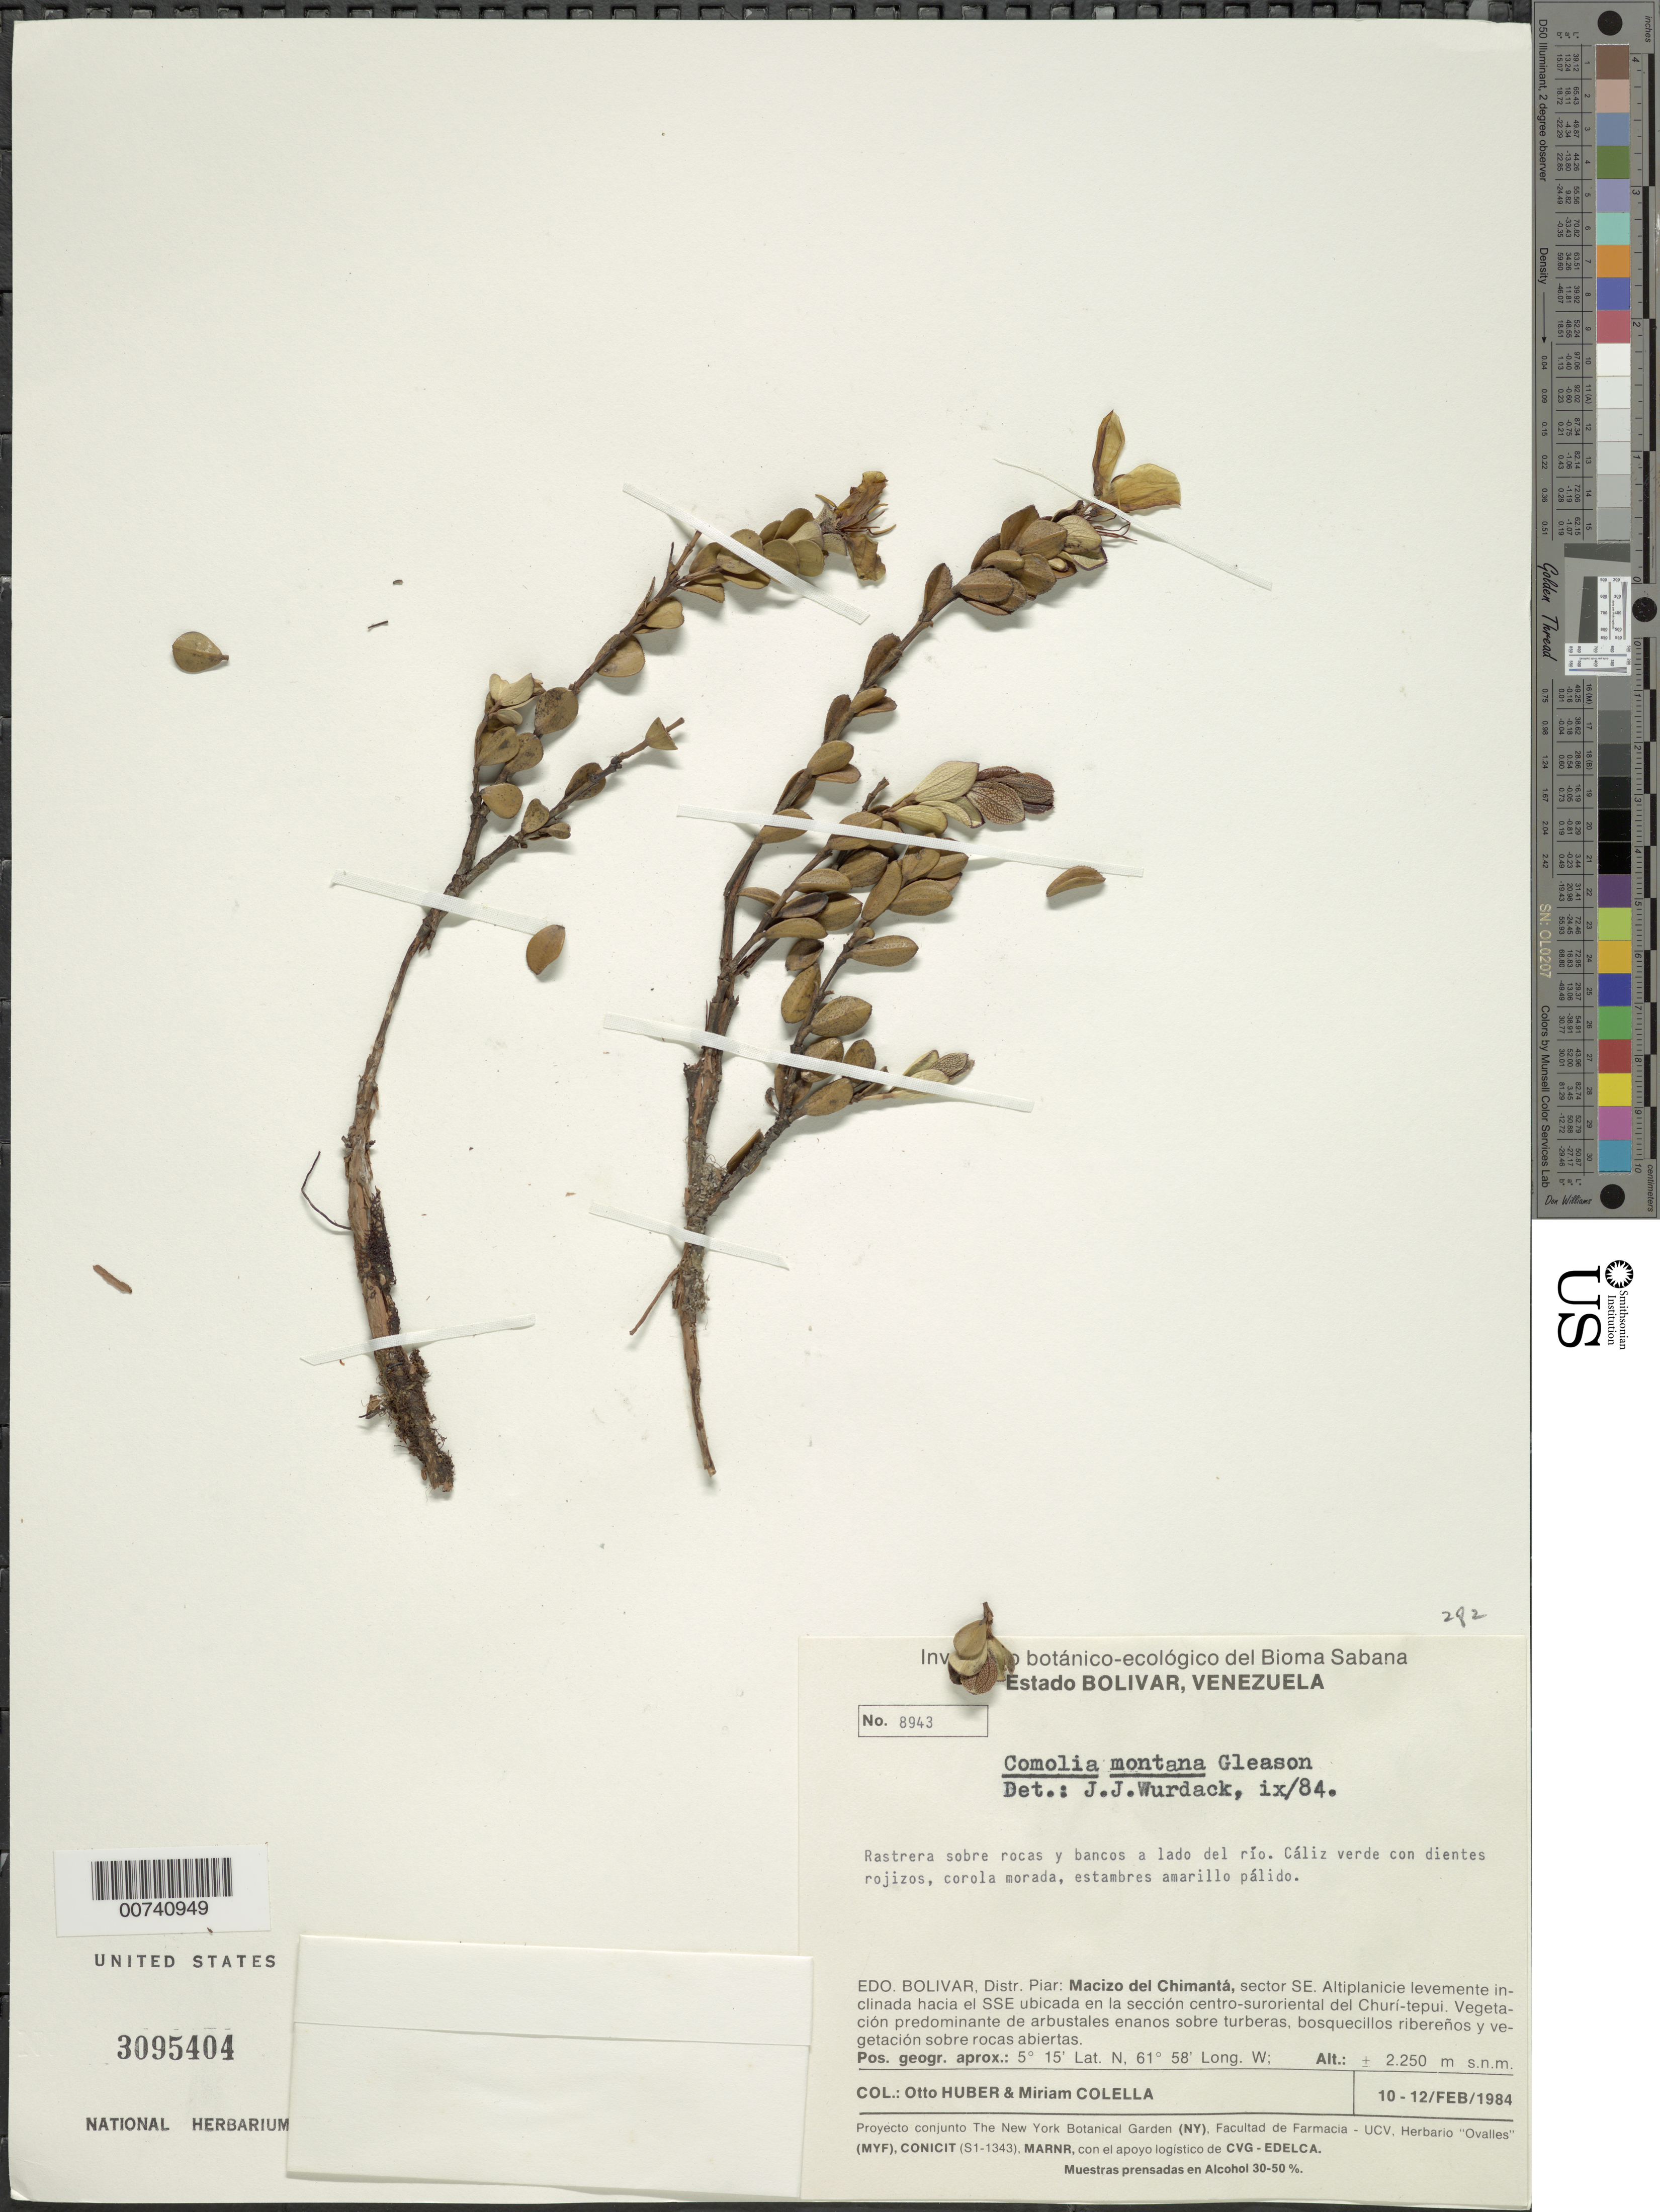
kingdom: Plantae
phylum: Tracheophyta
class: Magnoliopsida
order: Myrtales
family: Melastomataceae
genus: Comoliopsis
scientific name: Comoliopsis montana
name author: (Gleason) M.J. Rocha & P.J.F. Guim.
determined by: Nunes da Silva, Diego, (RB), Jardim Botanico do Rio de Janeiro - Herbario (BRAZIL)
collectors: O. Huber & M. Colella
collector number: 8943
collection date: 1984-02-10/1984-02-12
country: Venezuela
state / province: Bolivar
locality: Distr. Piar: Macizo de; Chimantá, sector SE. Altiplanicie levemente inclinada hacia el SSE ubicada en la sección centro-suroriental del Churí-tepui.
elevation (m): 2250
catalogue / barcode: US 3095404